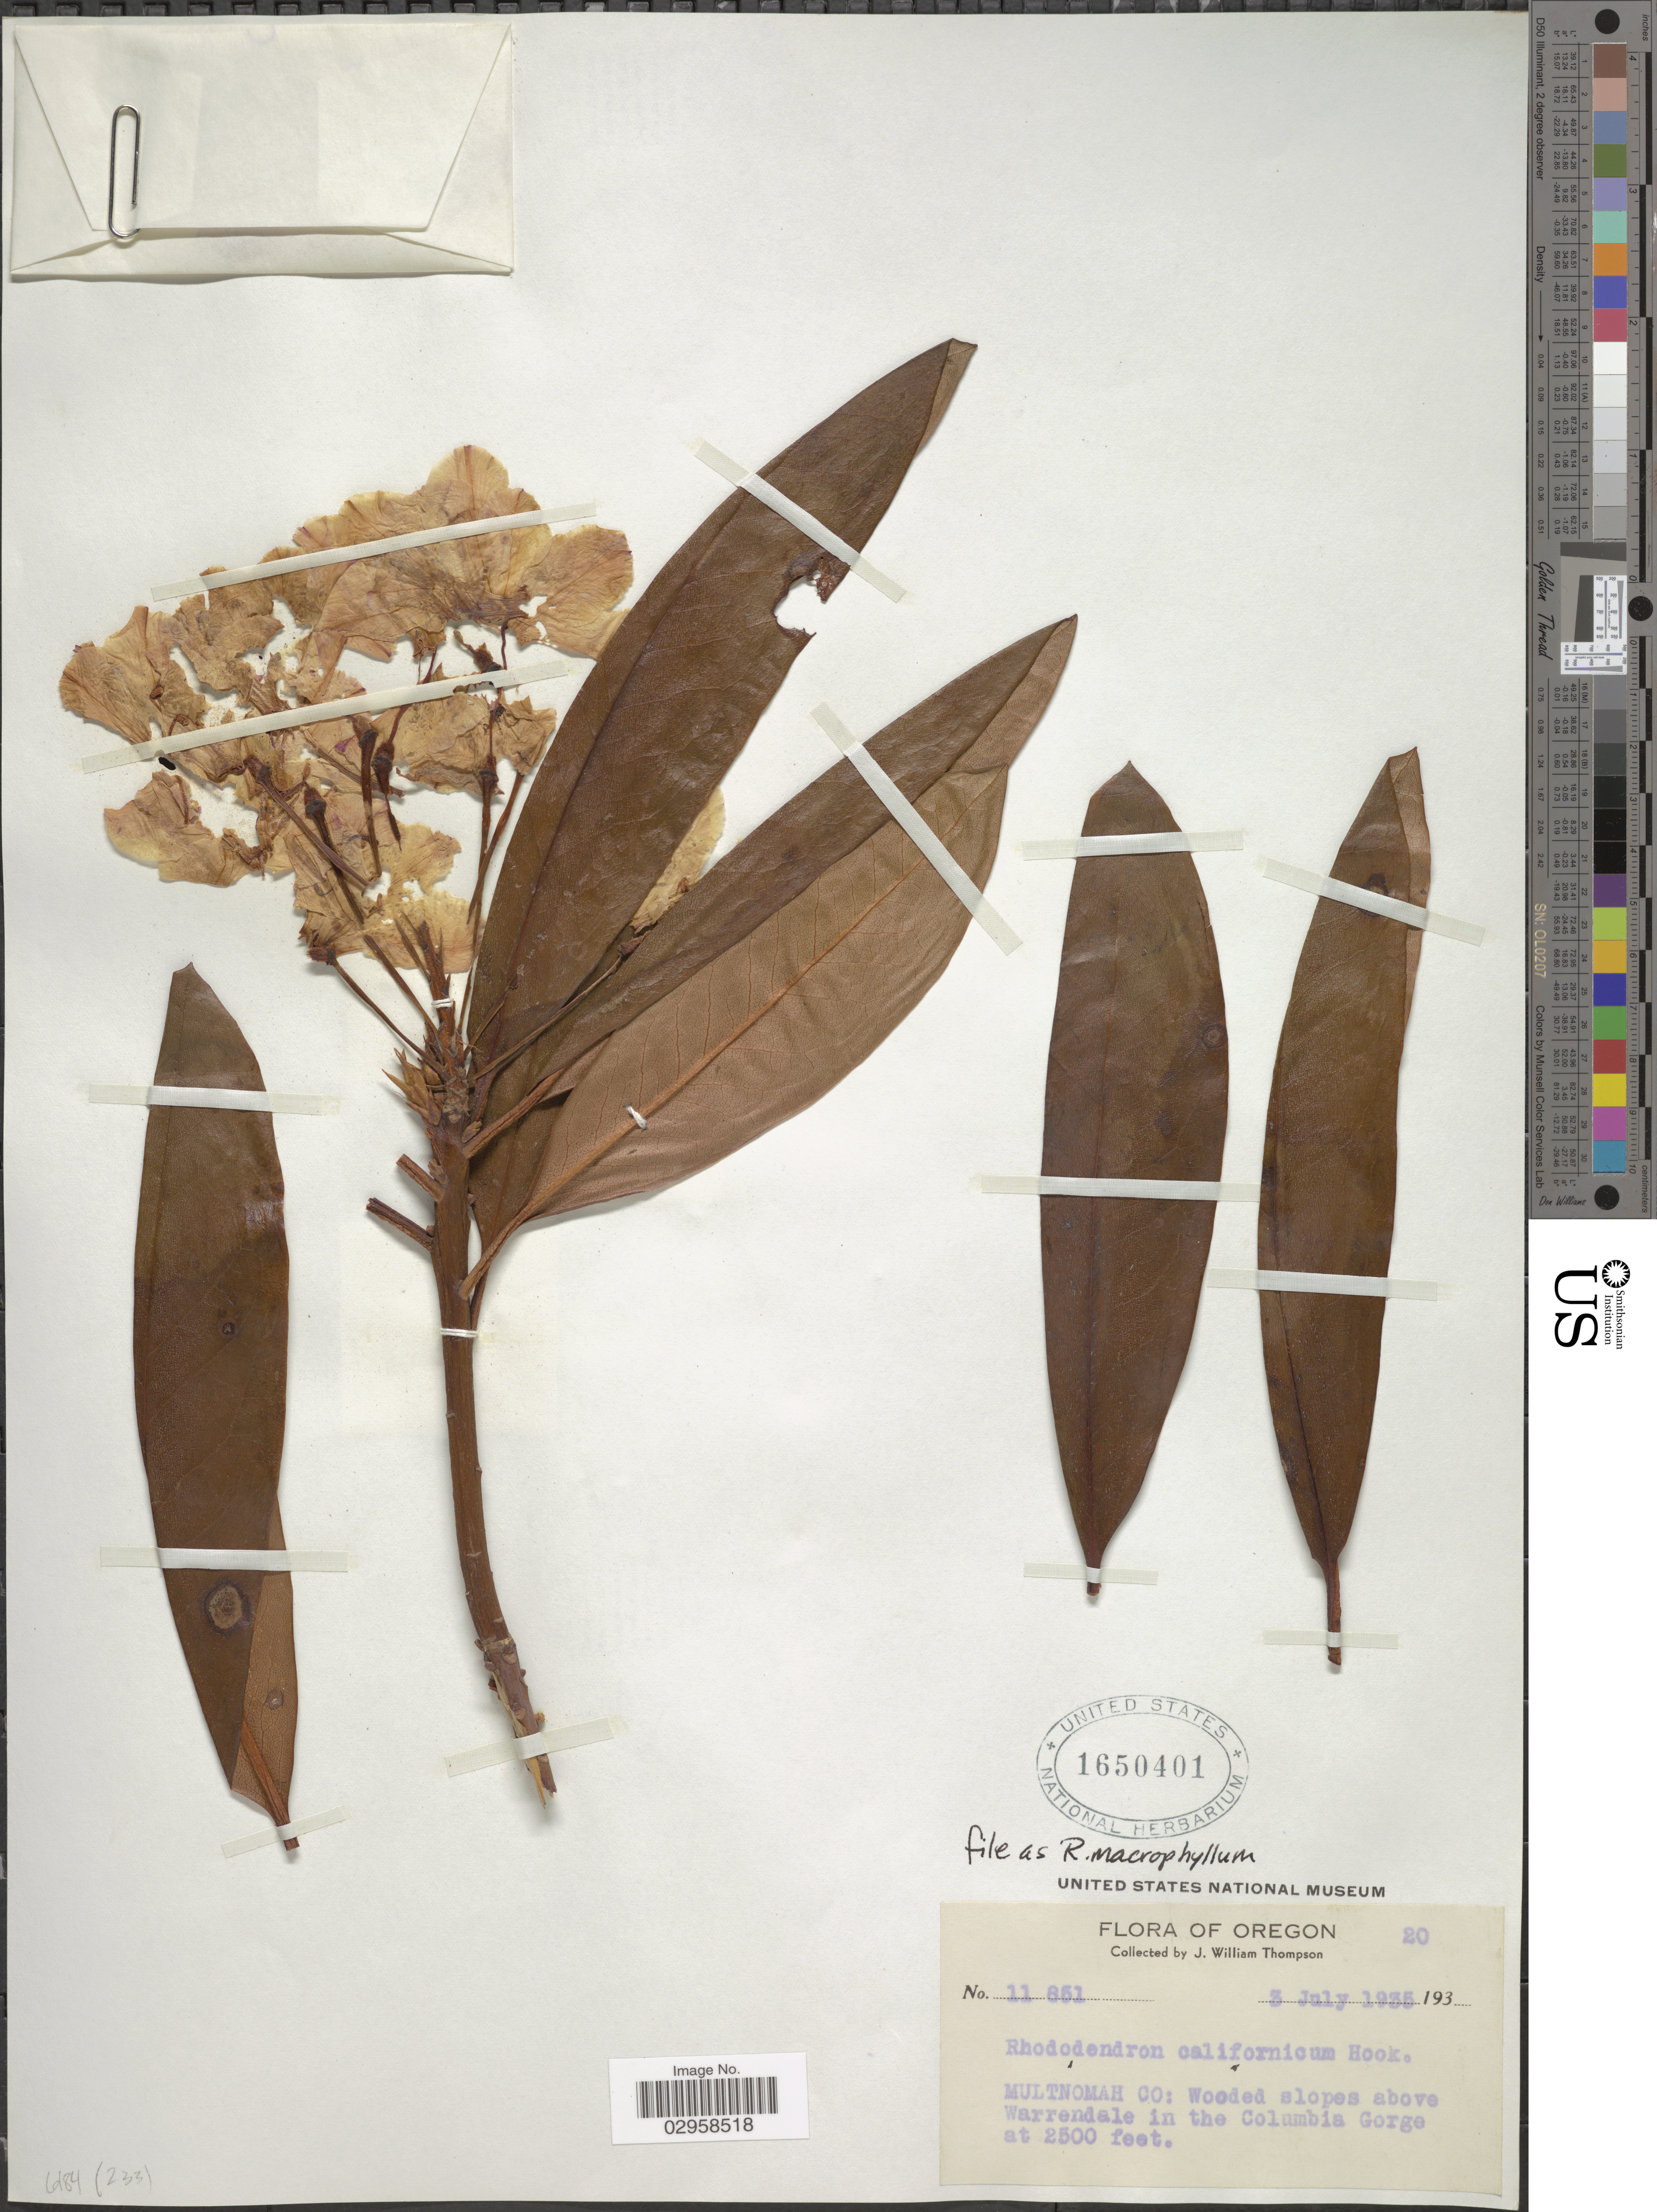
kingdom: Plantae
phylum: Tracheophyta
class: Magnoliopsida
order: Ericales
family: Ericaceae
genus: Rhododendron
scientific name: Rhododendron macrophyllum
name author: D. Don ex G. Don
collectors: J. W. Thompson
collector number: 11851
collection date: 1935-07-03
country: United States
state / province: Oregon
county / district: Multnomah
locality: Multnomah Co: Wooded slopes above Warrendale in the Columbia Gorge.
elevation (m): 762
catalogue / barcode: US 1650401